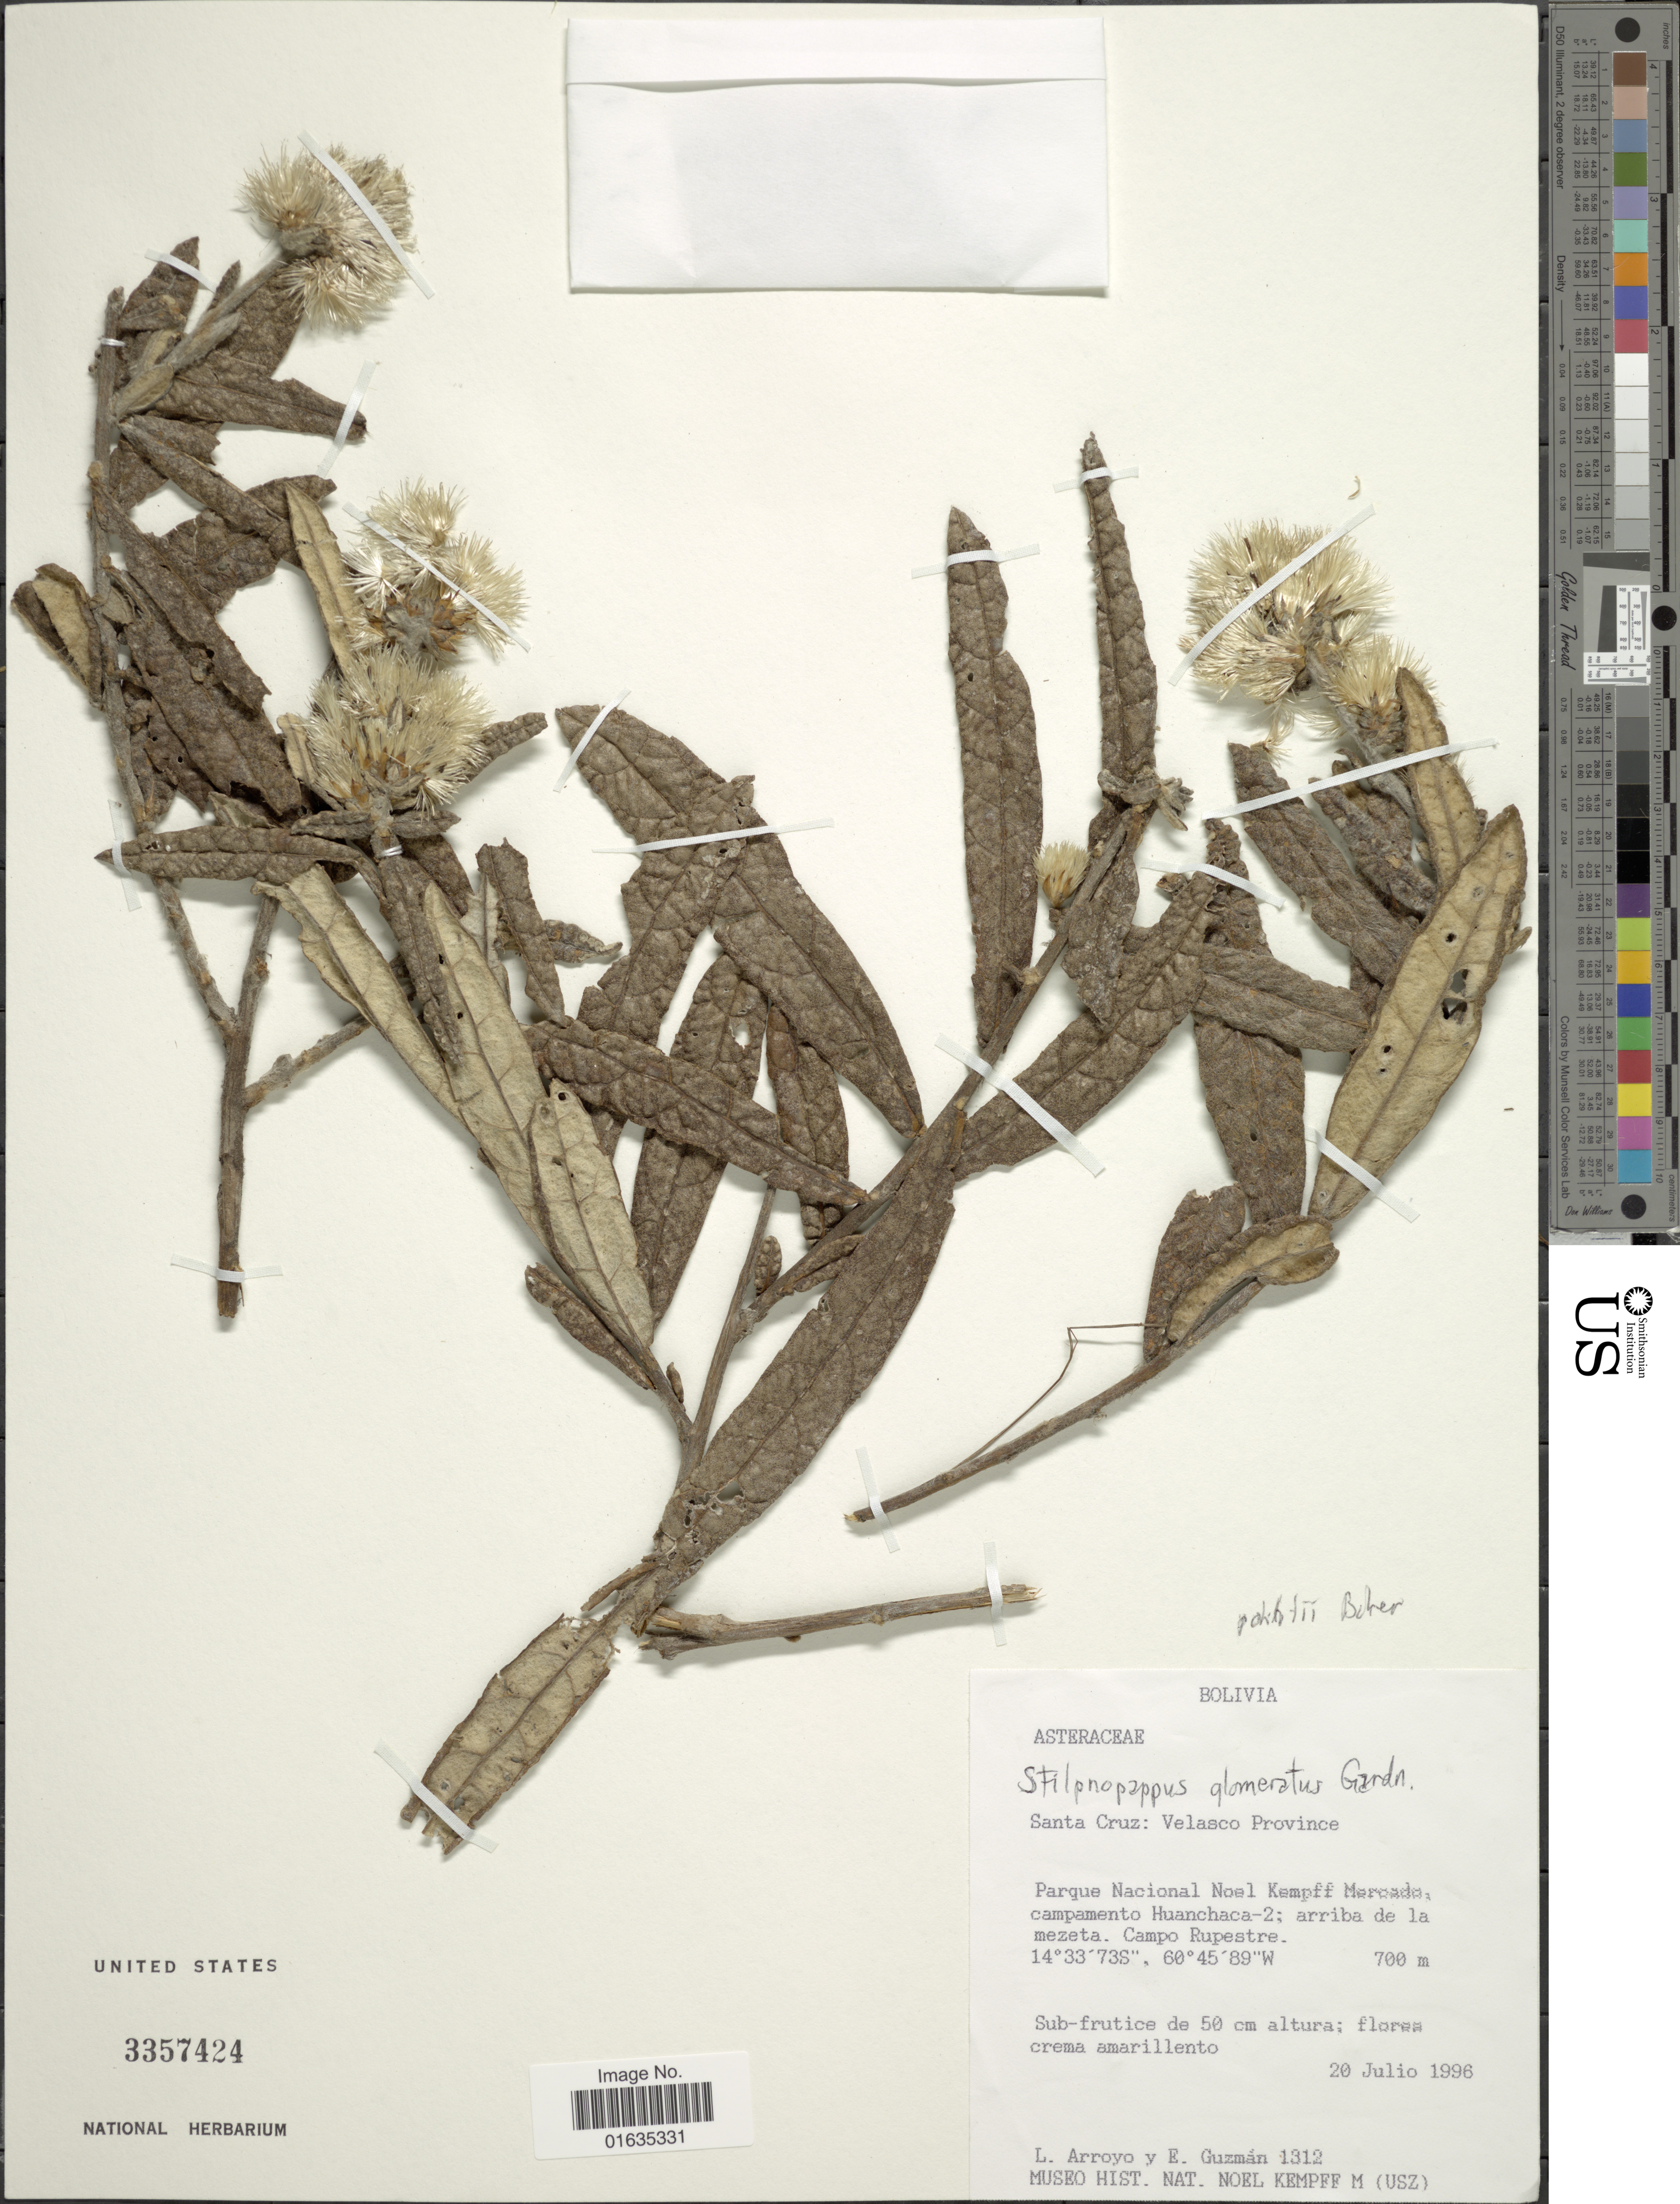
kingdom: Plantae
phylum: Tracheophyta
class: Magnoliopsida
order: Asterales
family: Asteraceae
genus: Stilpnopappus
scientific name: Stilpnopappus pohlii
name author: Baker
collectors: L. Arroyo & E. Guzman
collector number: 1312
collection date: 1996-07-20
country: Bolivia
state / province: Santa Cruz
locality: Velasco Province, Parque Nacional Noel Kempff Mercado, campamento Huanchaca-2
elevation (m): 700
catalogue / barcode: US 3357424